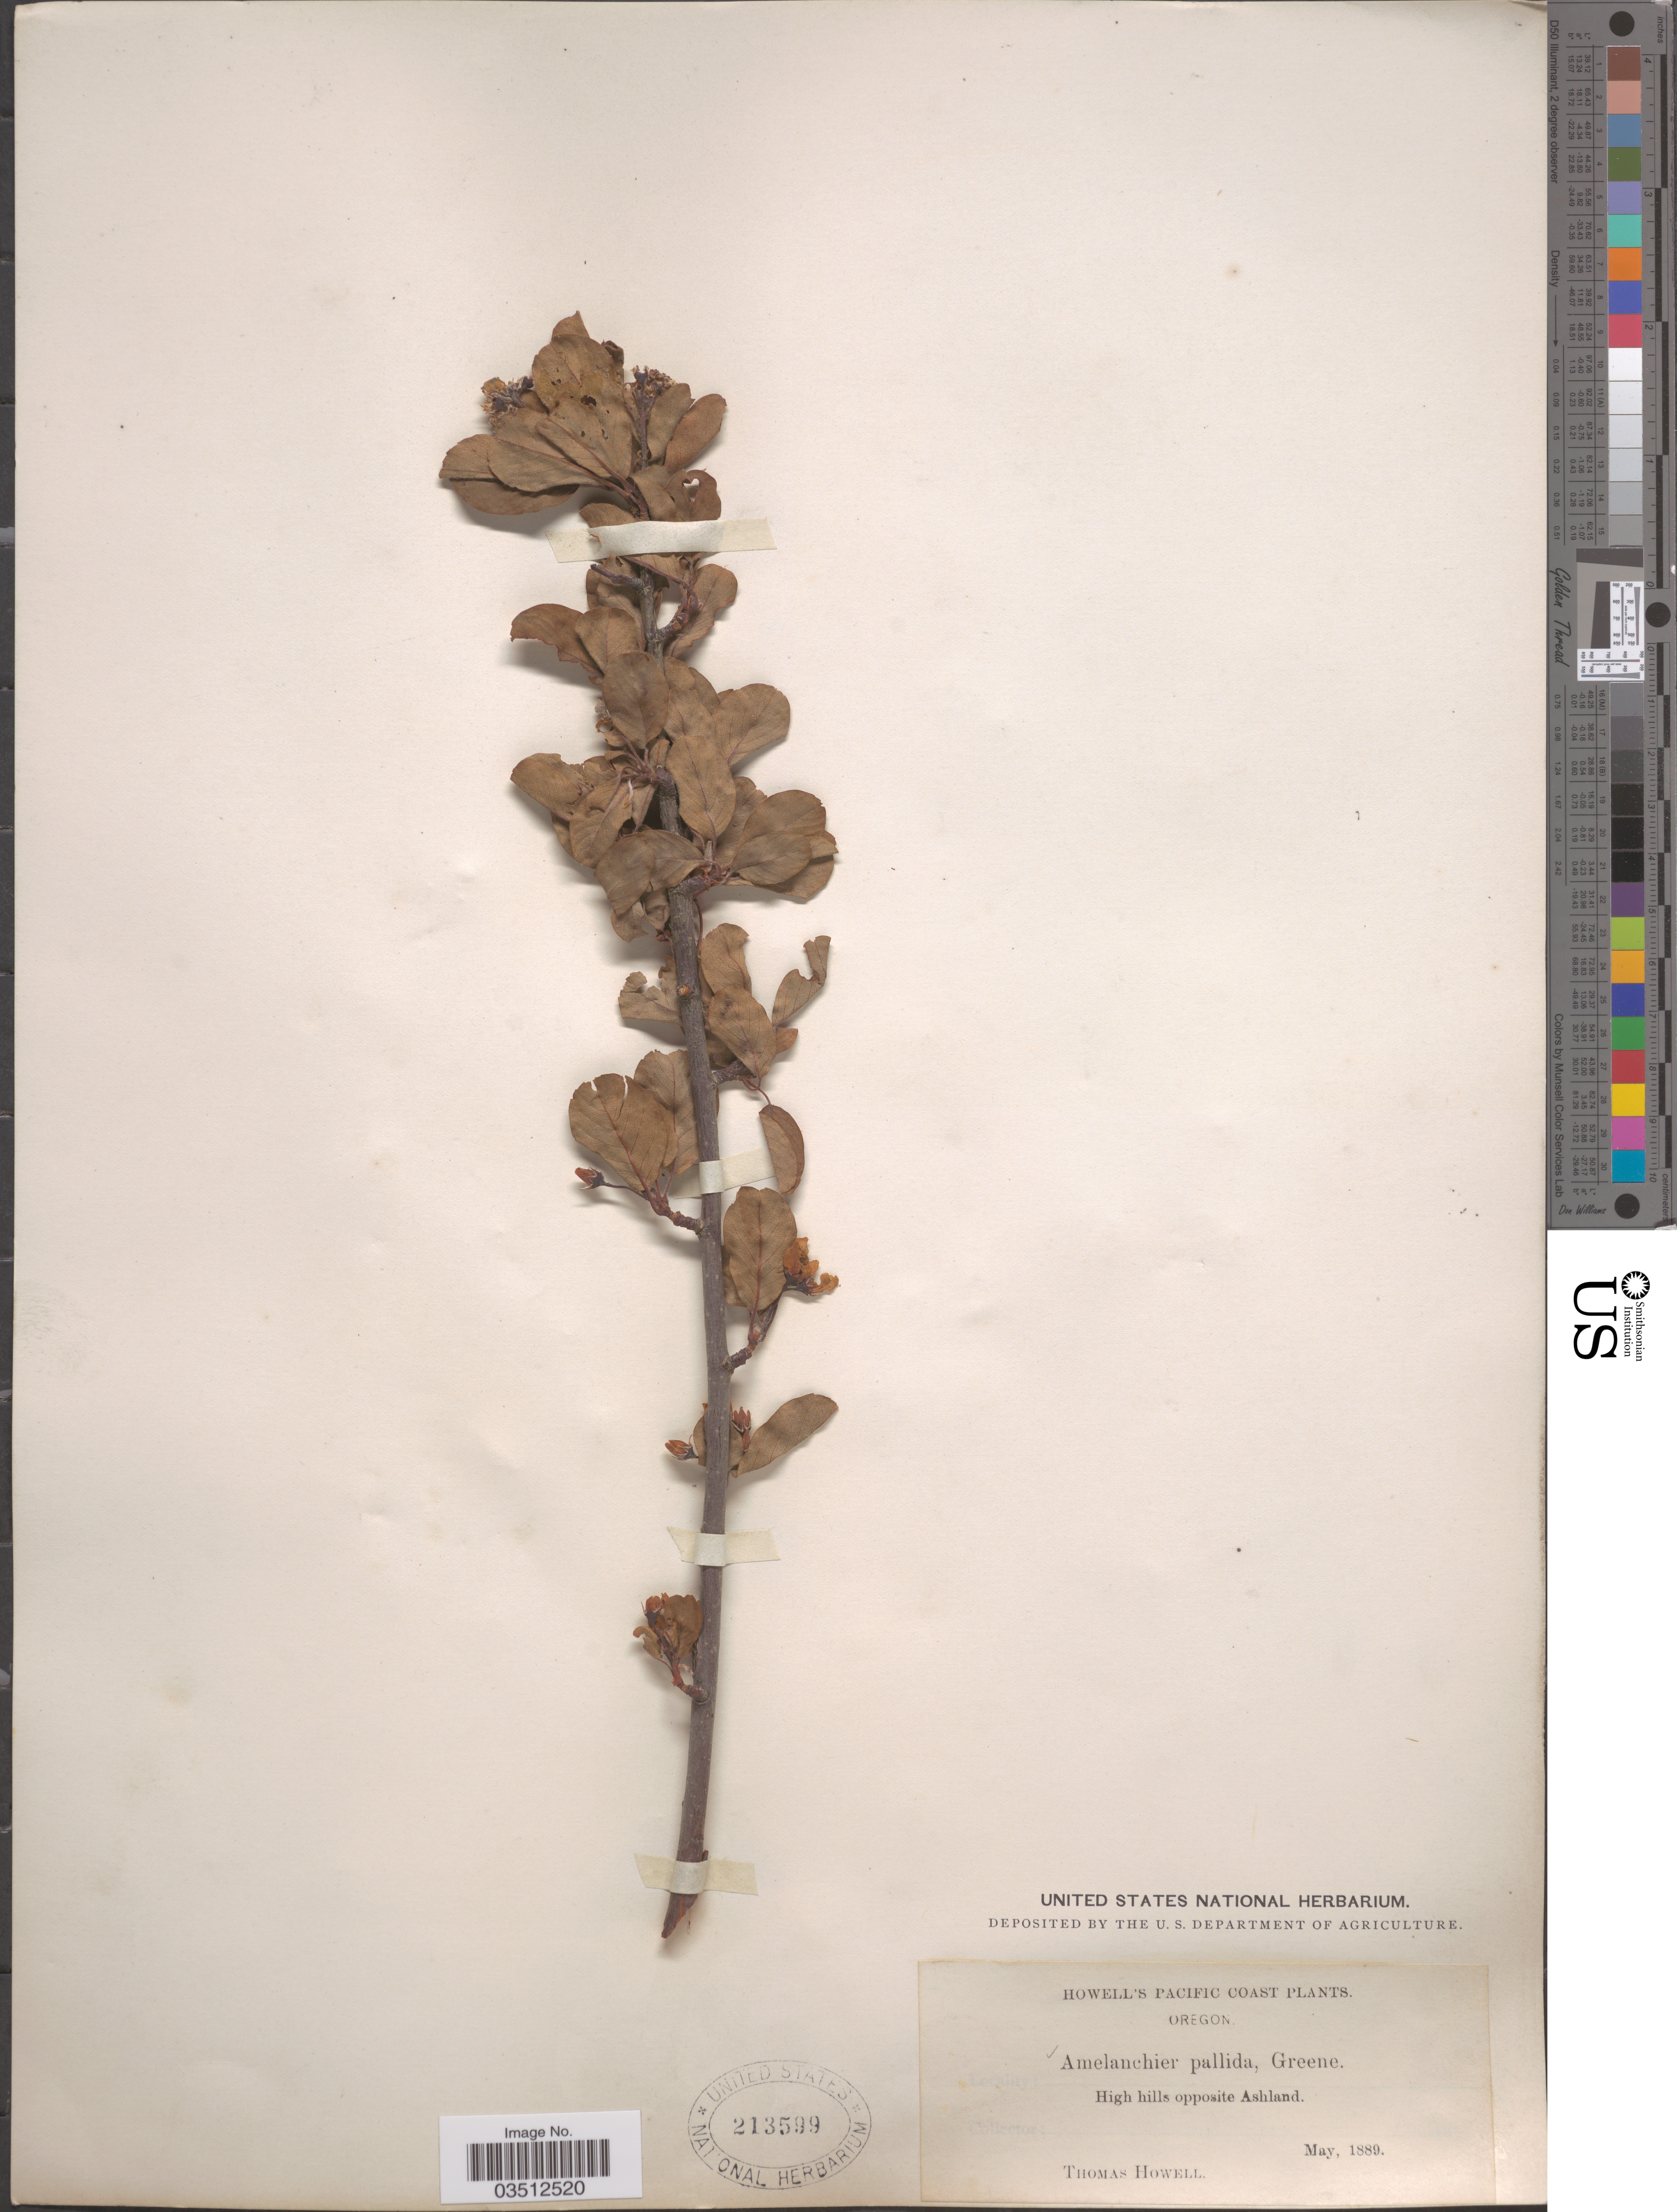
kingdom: Plantae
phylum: Tracheophyta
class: Magnoliopsida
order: Rosales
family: Rosaceae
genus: Amelanchier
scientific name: Amelanchier pallida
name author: Greene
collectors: T. Howell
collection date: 1889-05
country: United States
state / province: Oregon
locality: Pacific Coast. High hills opposite Ashland.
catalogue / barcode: US 213599